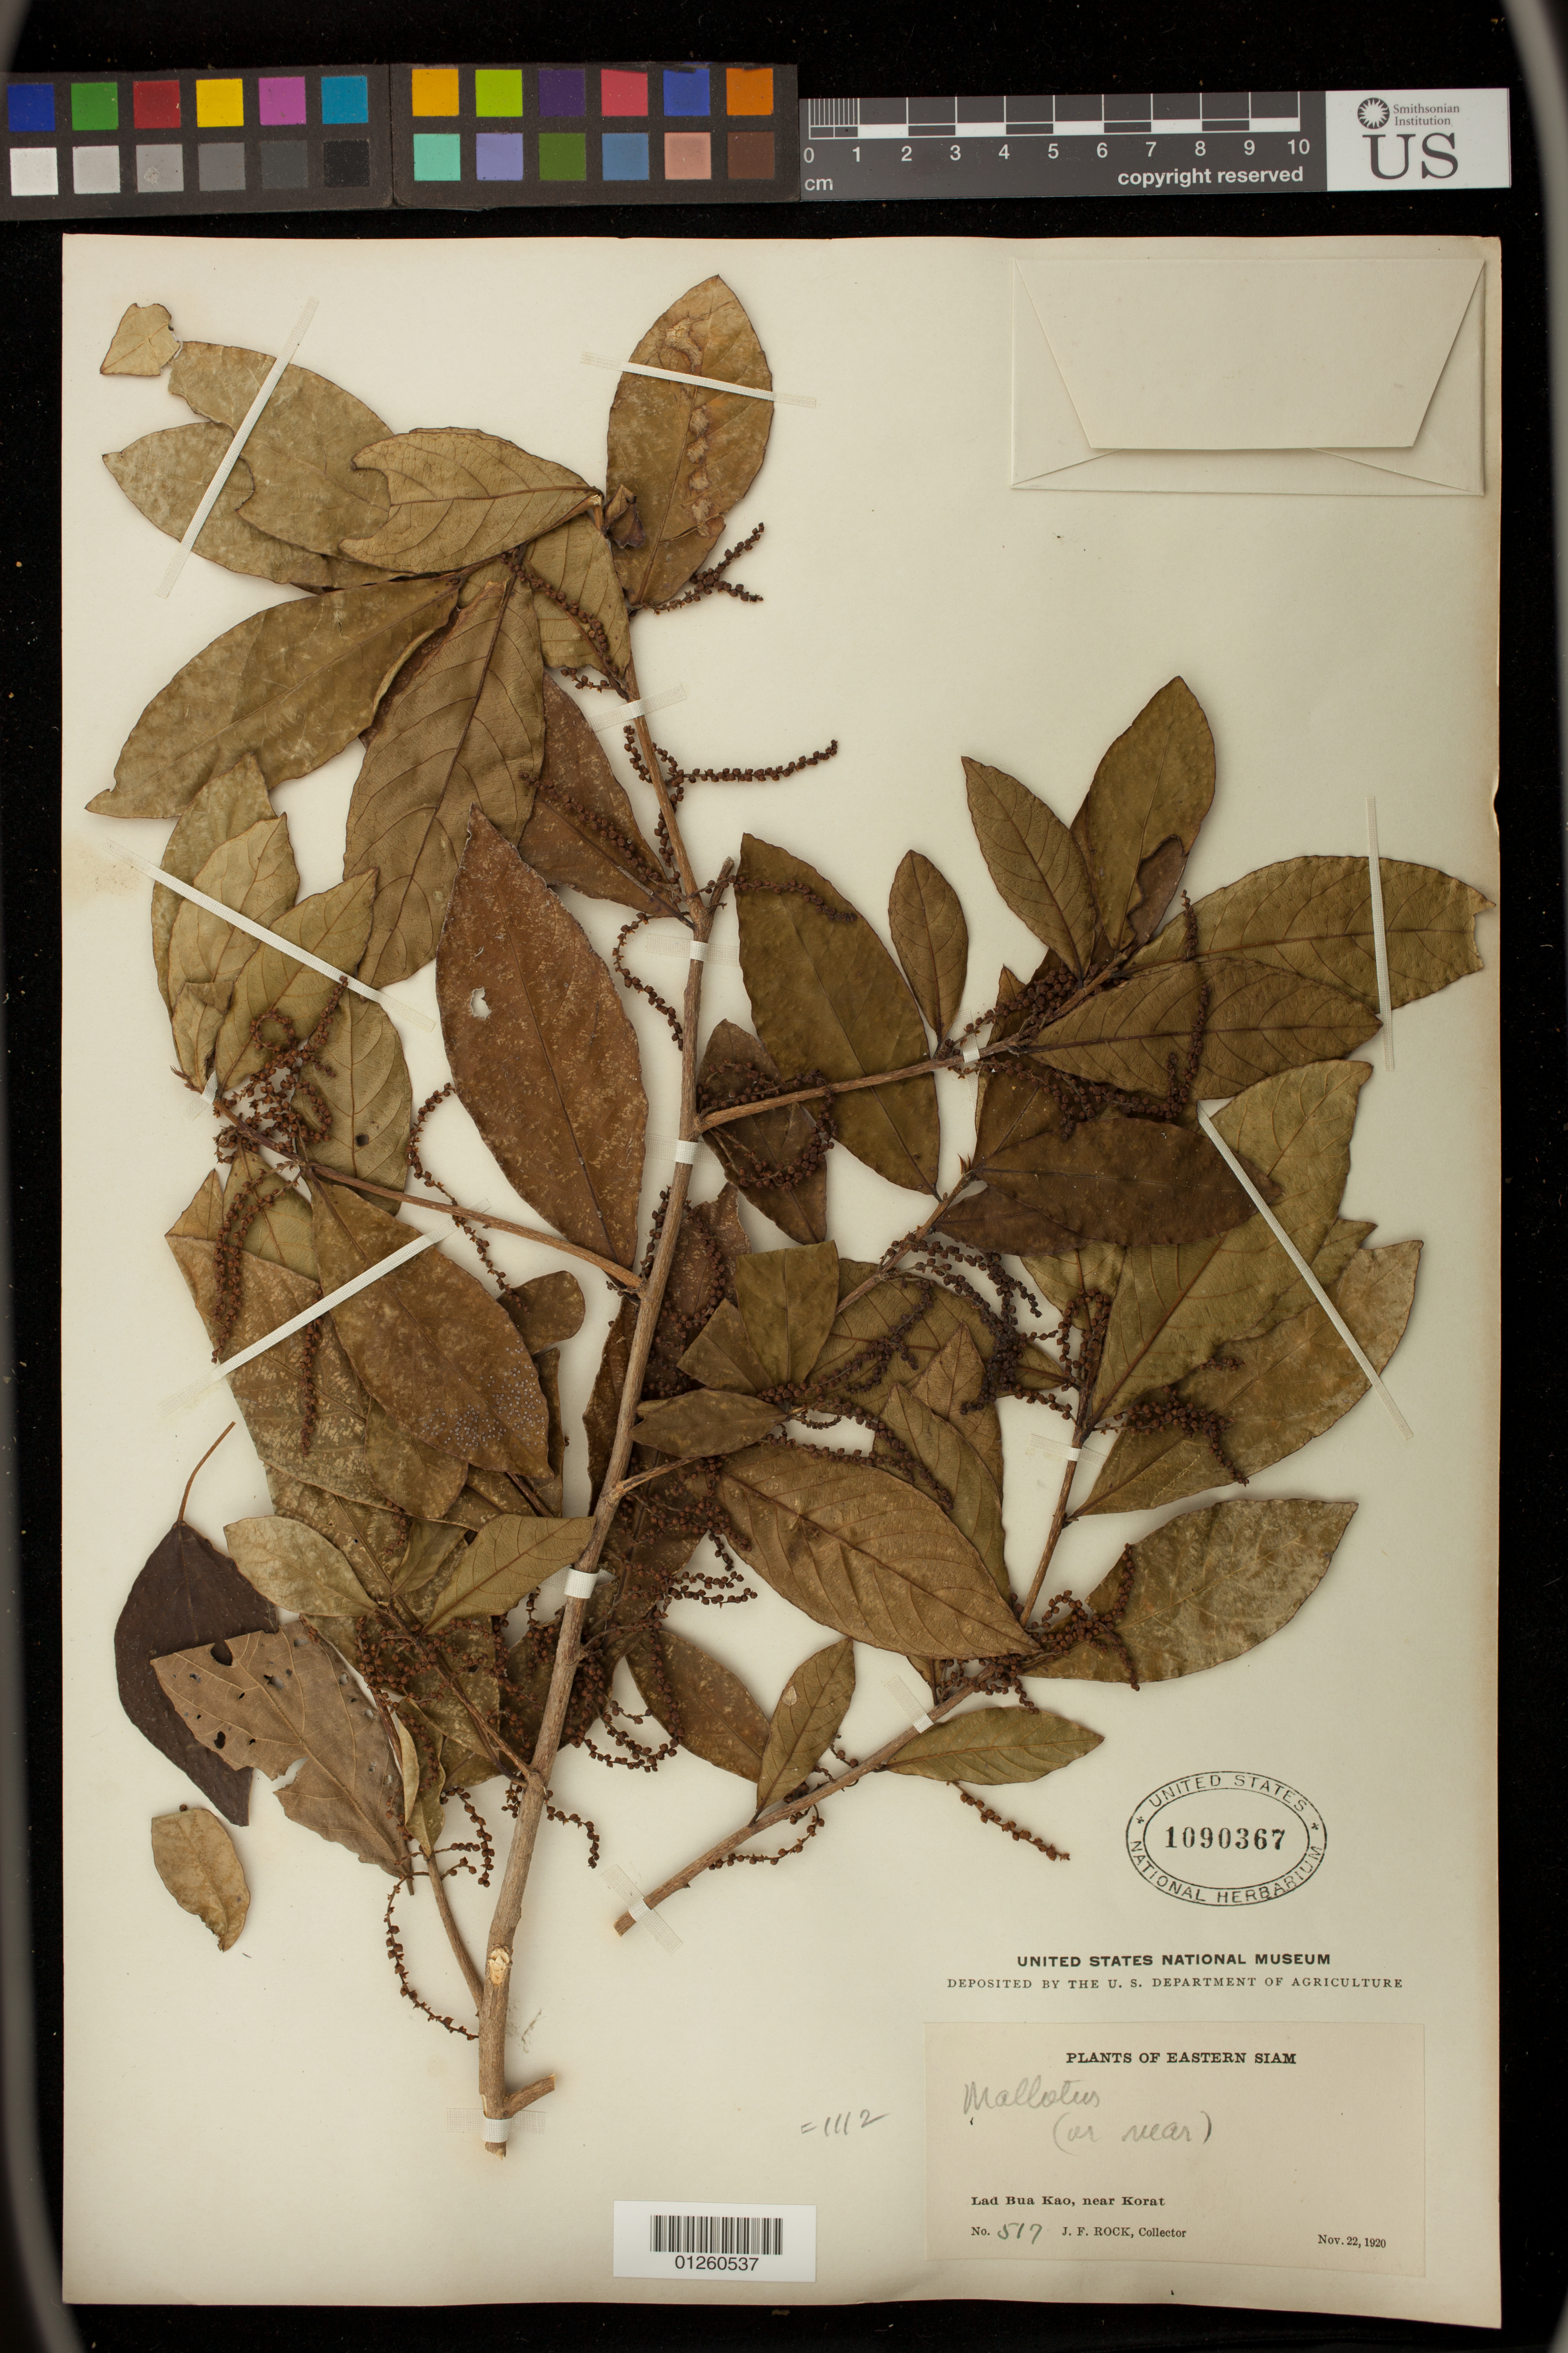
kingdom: Plantae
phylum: Tracheophyta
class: Magnoliopsida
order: Malpighiales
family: Euphorbiaceae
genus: Mallotus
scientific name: Mallotus sp.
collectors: J. F. Rock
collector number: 517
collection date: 1920-11-22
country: Thailand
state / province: Nakhon Ratchasima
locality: Lad Bua Kao, near Korat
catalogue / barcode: US 1090367